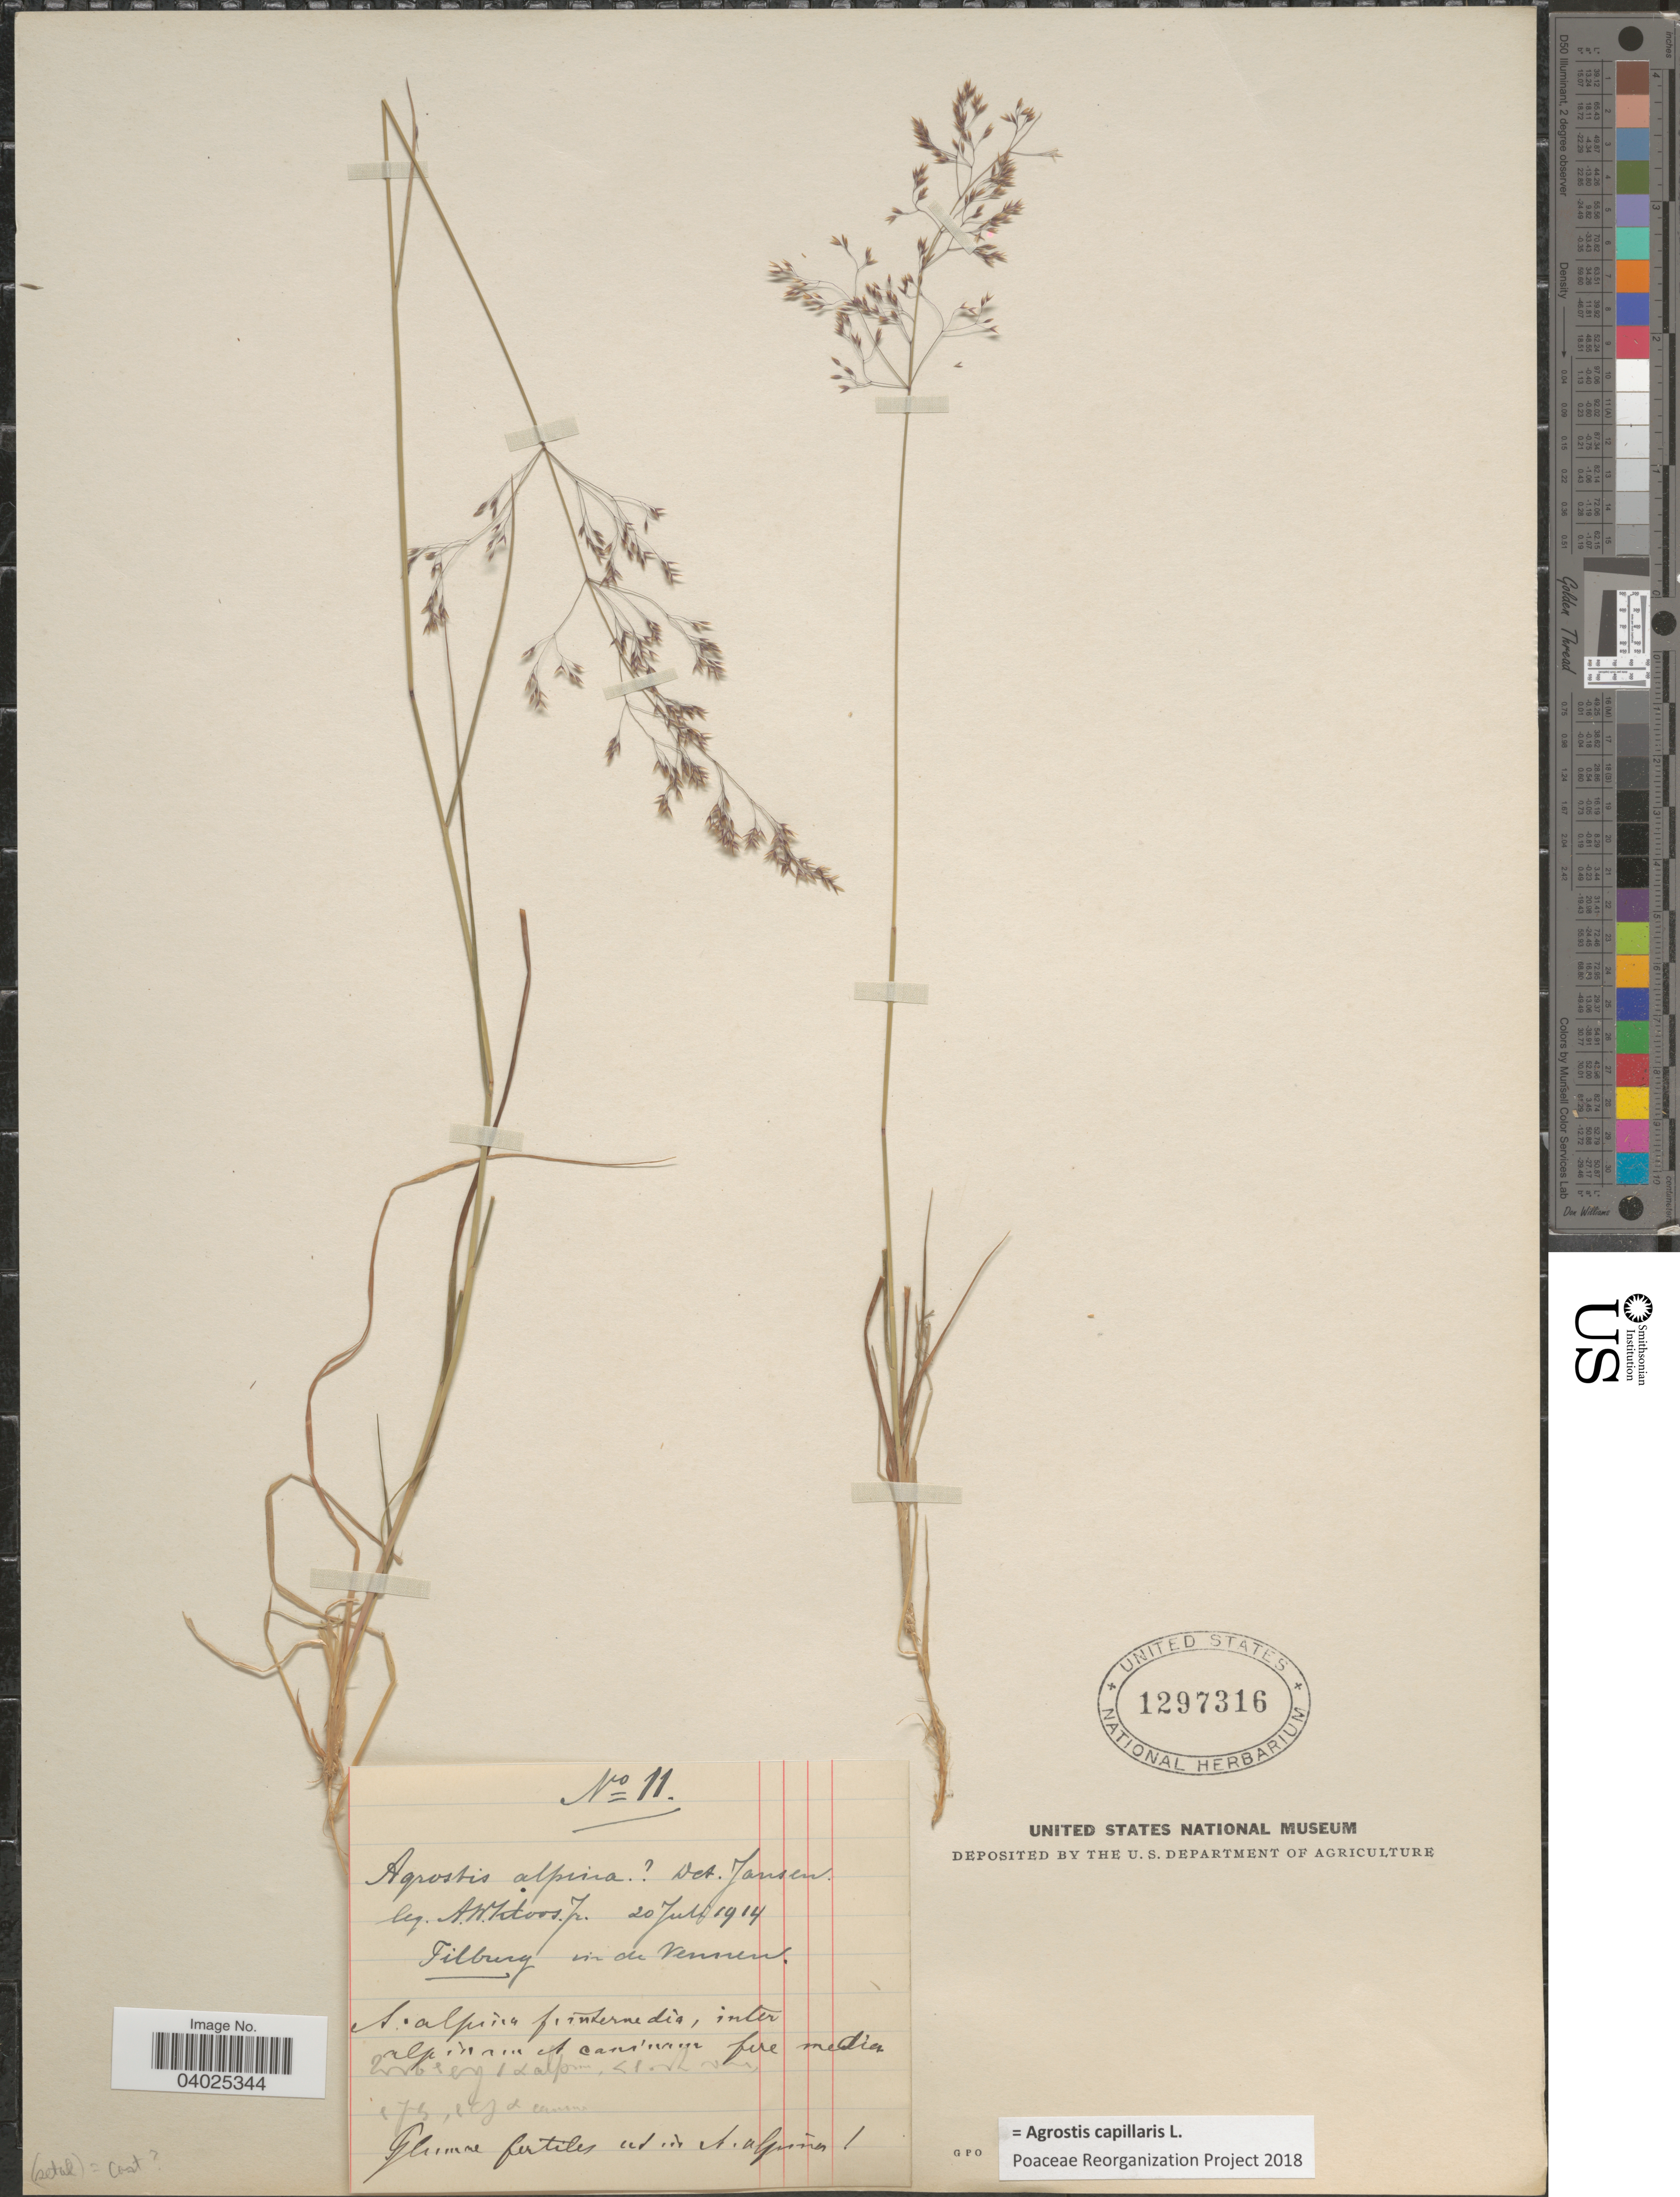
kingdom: Plantae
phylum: Tracheophyta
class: Liliopsida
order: Poales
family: Poaceae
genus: Agrostis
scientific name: Agrostis capillaris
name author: L.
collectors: A. W. Kloos, Jr.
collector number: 11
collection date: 1914-07-20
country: Netherlands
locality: Tilburg in de Vennen.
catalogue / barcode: US 1297316